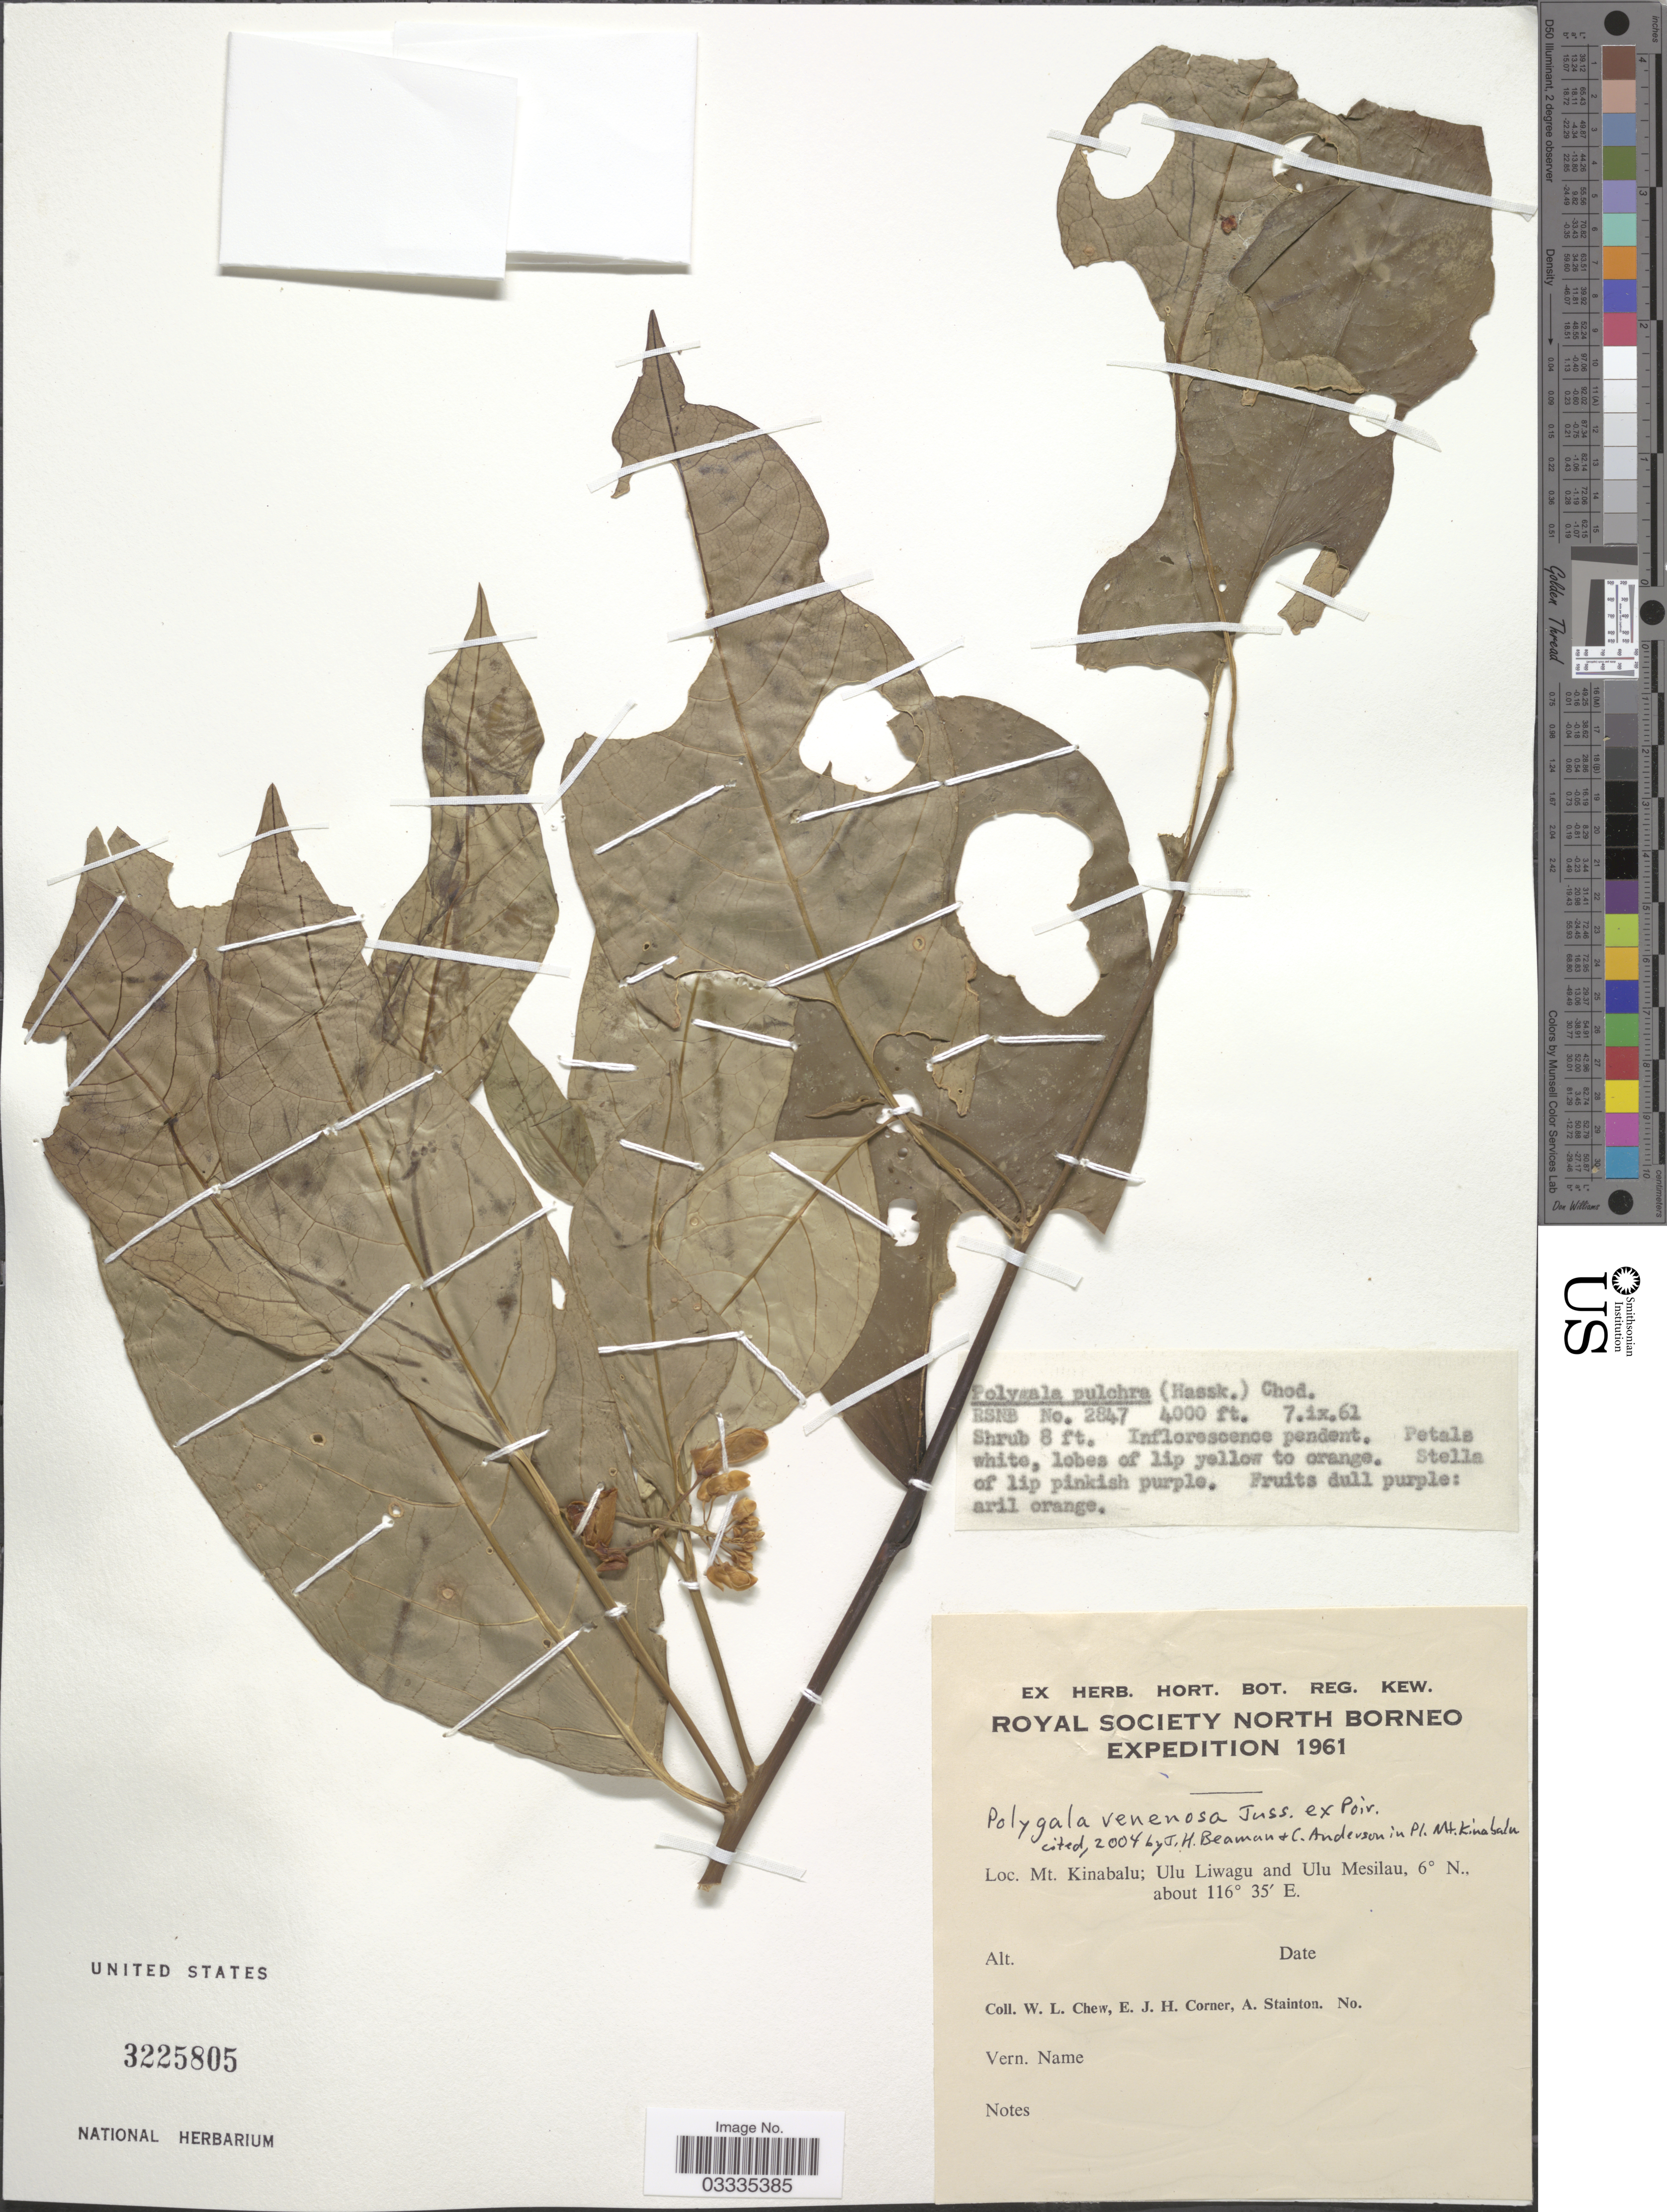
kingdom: Plantae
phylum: Tracheophyta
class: Magnoliopsida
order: Fabales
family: Polygalaceae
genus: Polygala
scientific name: Polygala venenosa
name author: Juss. ex Poir.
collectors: W. Chew, E. Corner & A. Stainton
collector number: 2847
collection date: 1961-09-07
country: Malaysia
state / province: Sabah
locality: Mt. Kinabalu; Ulu Liwagu and Ulu Mesilau.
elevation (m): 1219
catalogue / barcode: US 3225805